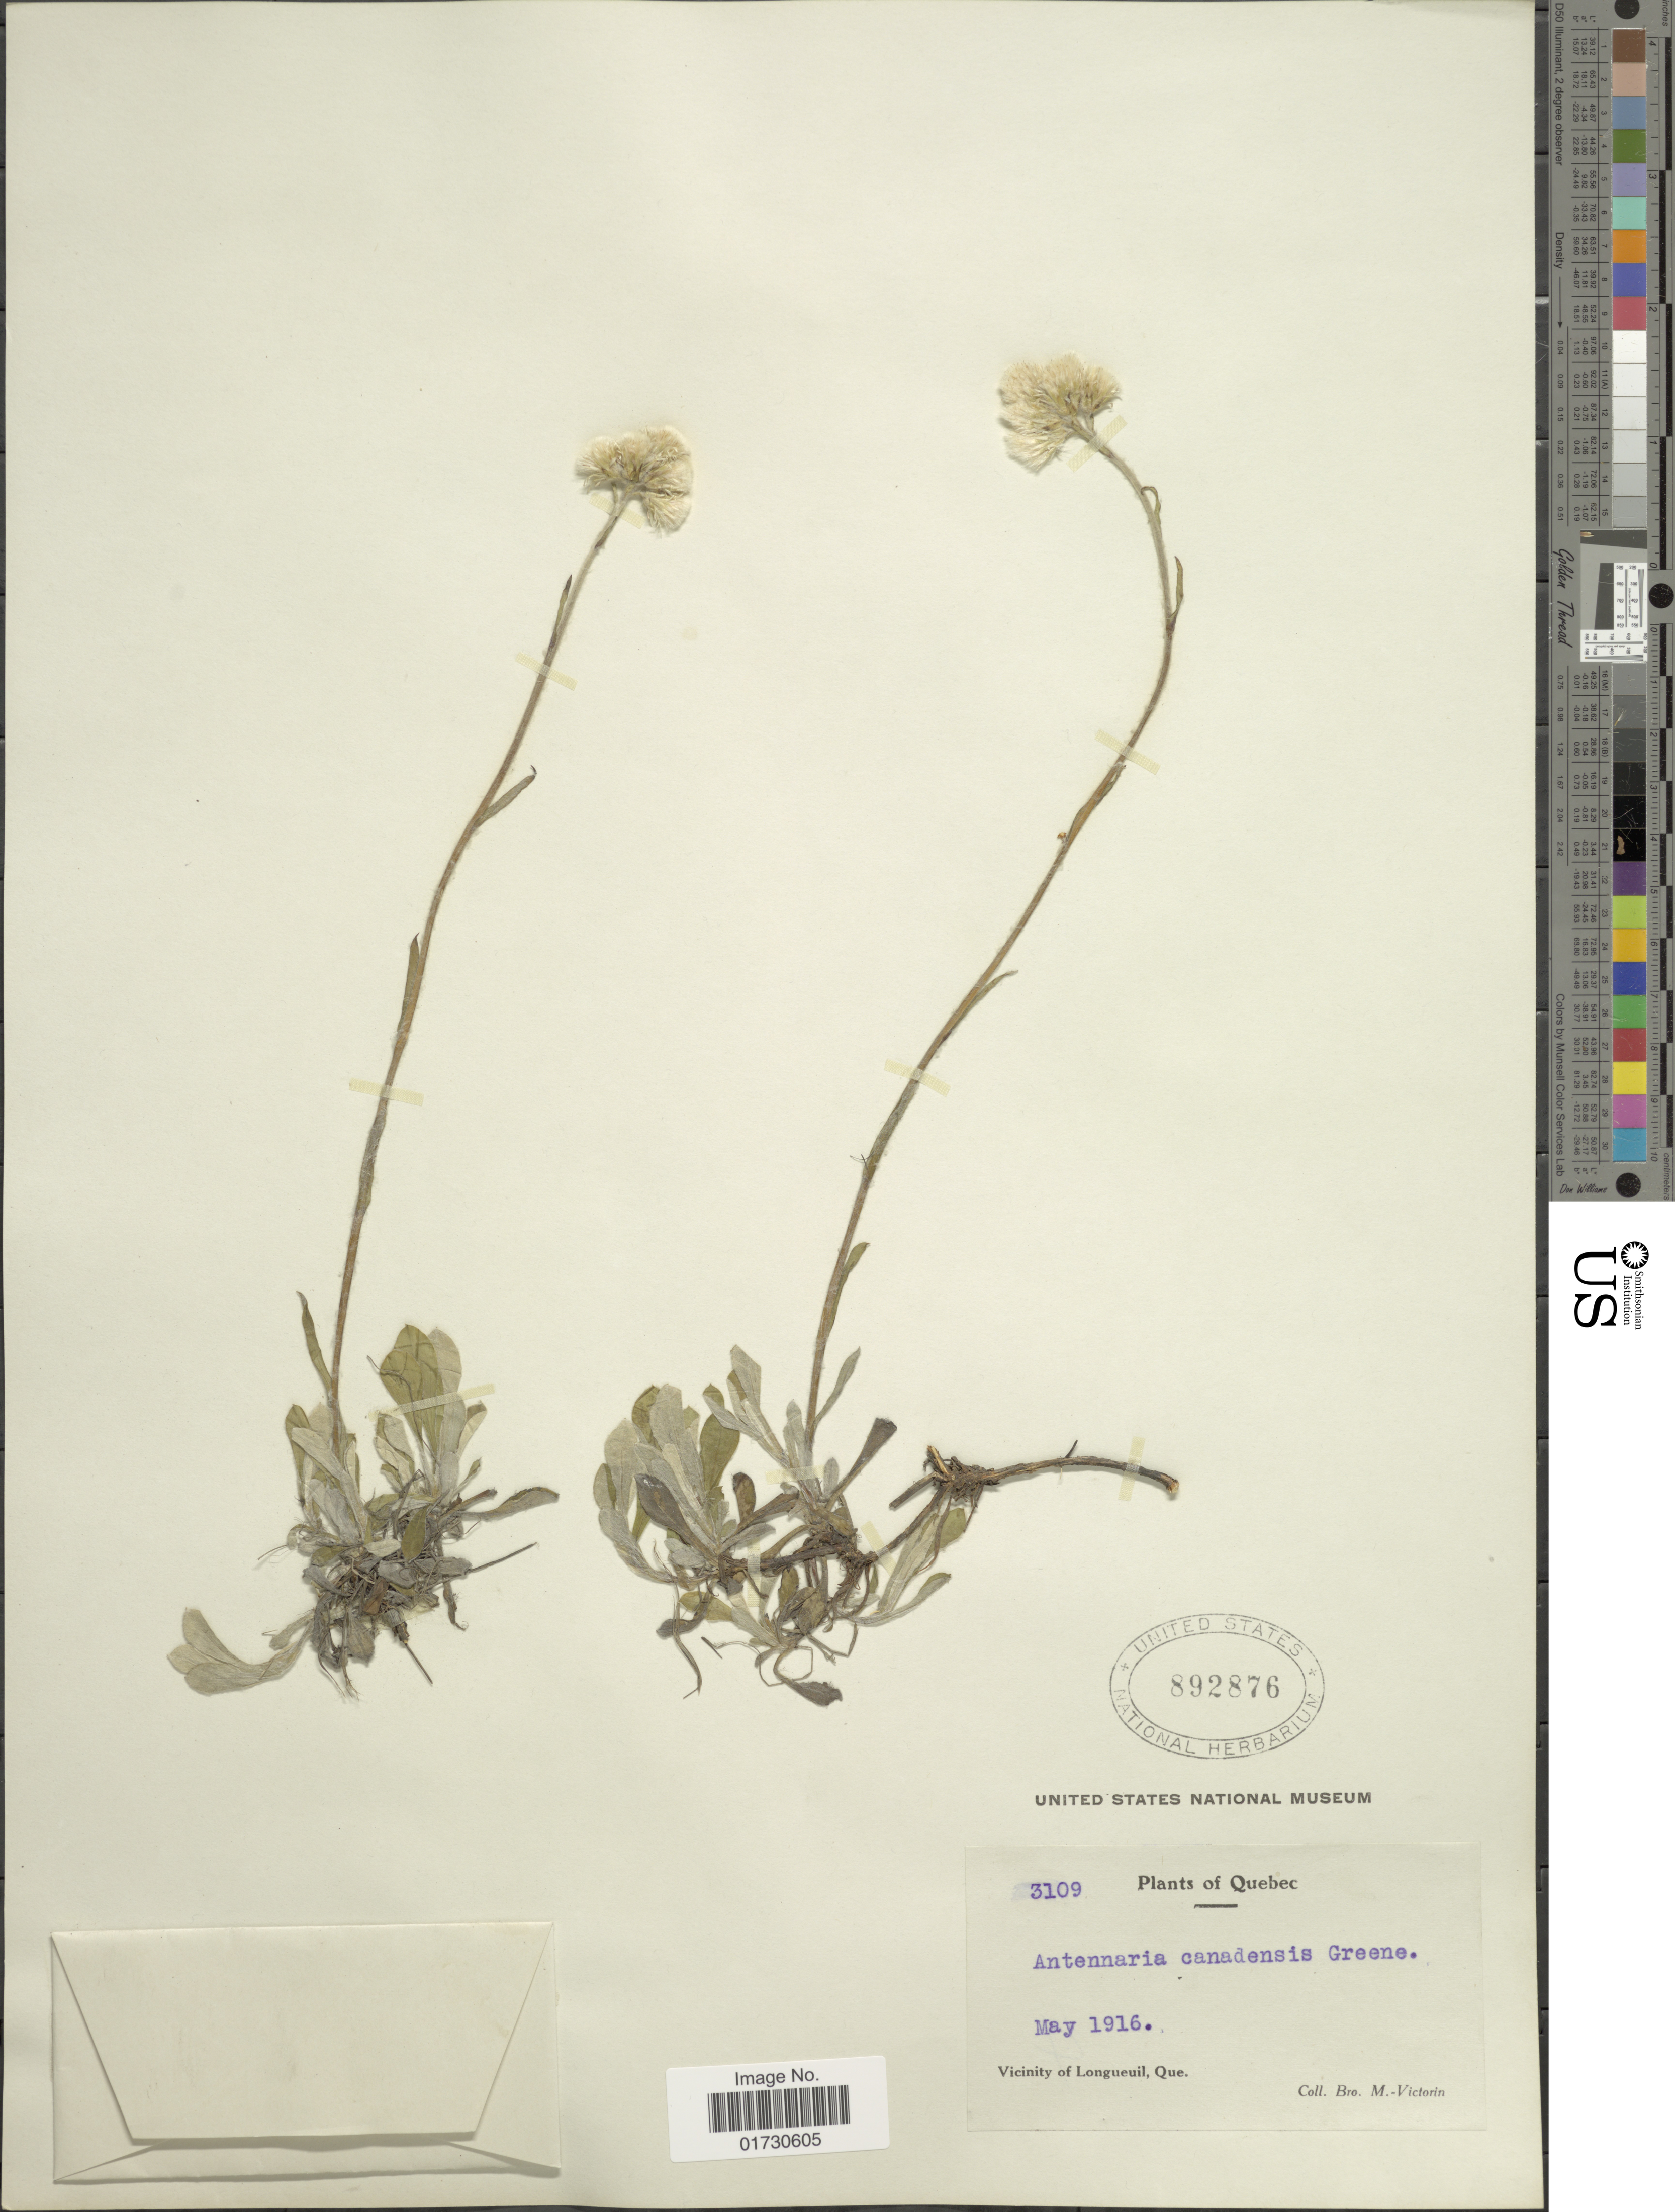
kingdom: Plantae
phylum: Tracheophyta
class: Magnoliopsida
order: Asterales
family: Asteraceae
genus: Antennaria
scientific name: Antennaria canadensis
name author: Greene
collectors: Fr. Marie-Victorin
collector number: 3109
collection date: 1916-05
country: Canada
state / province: Quebec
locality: Vicinity of Longueuil, Que.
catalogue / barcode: US 892876